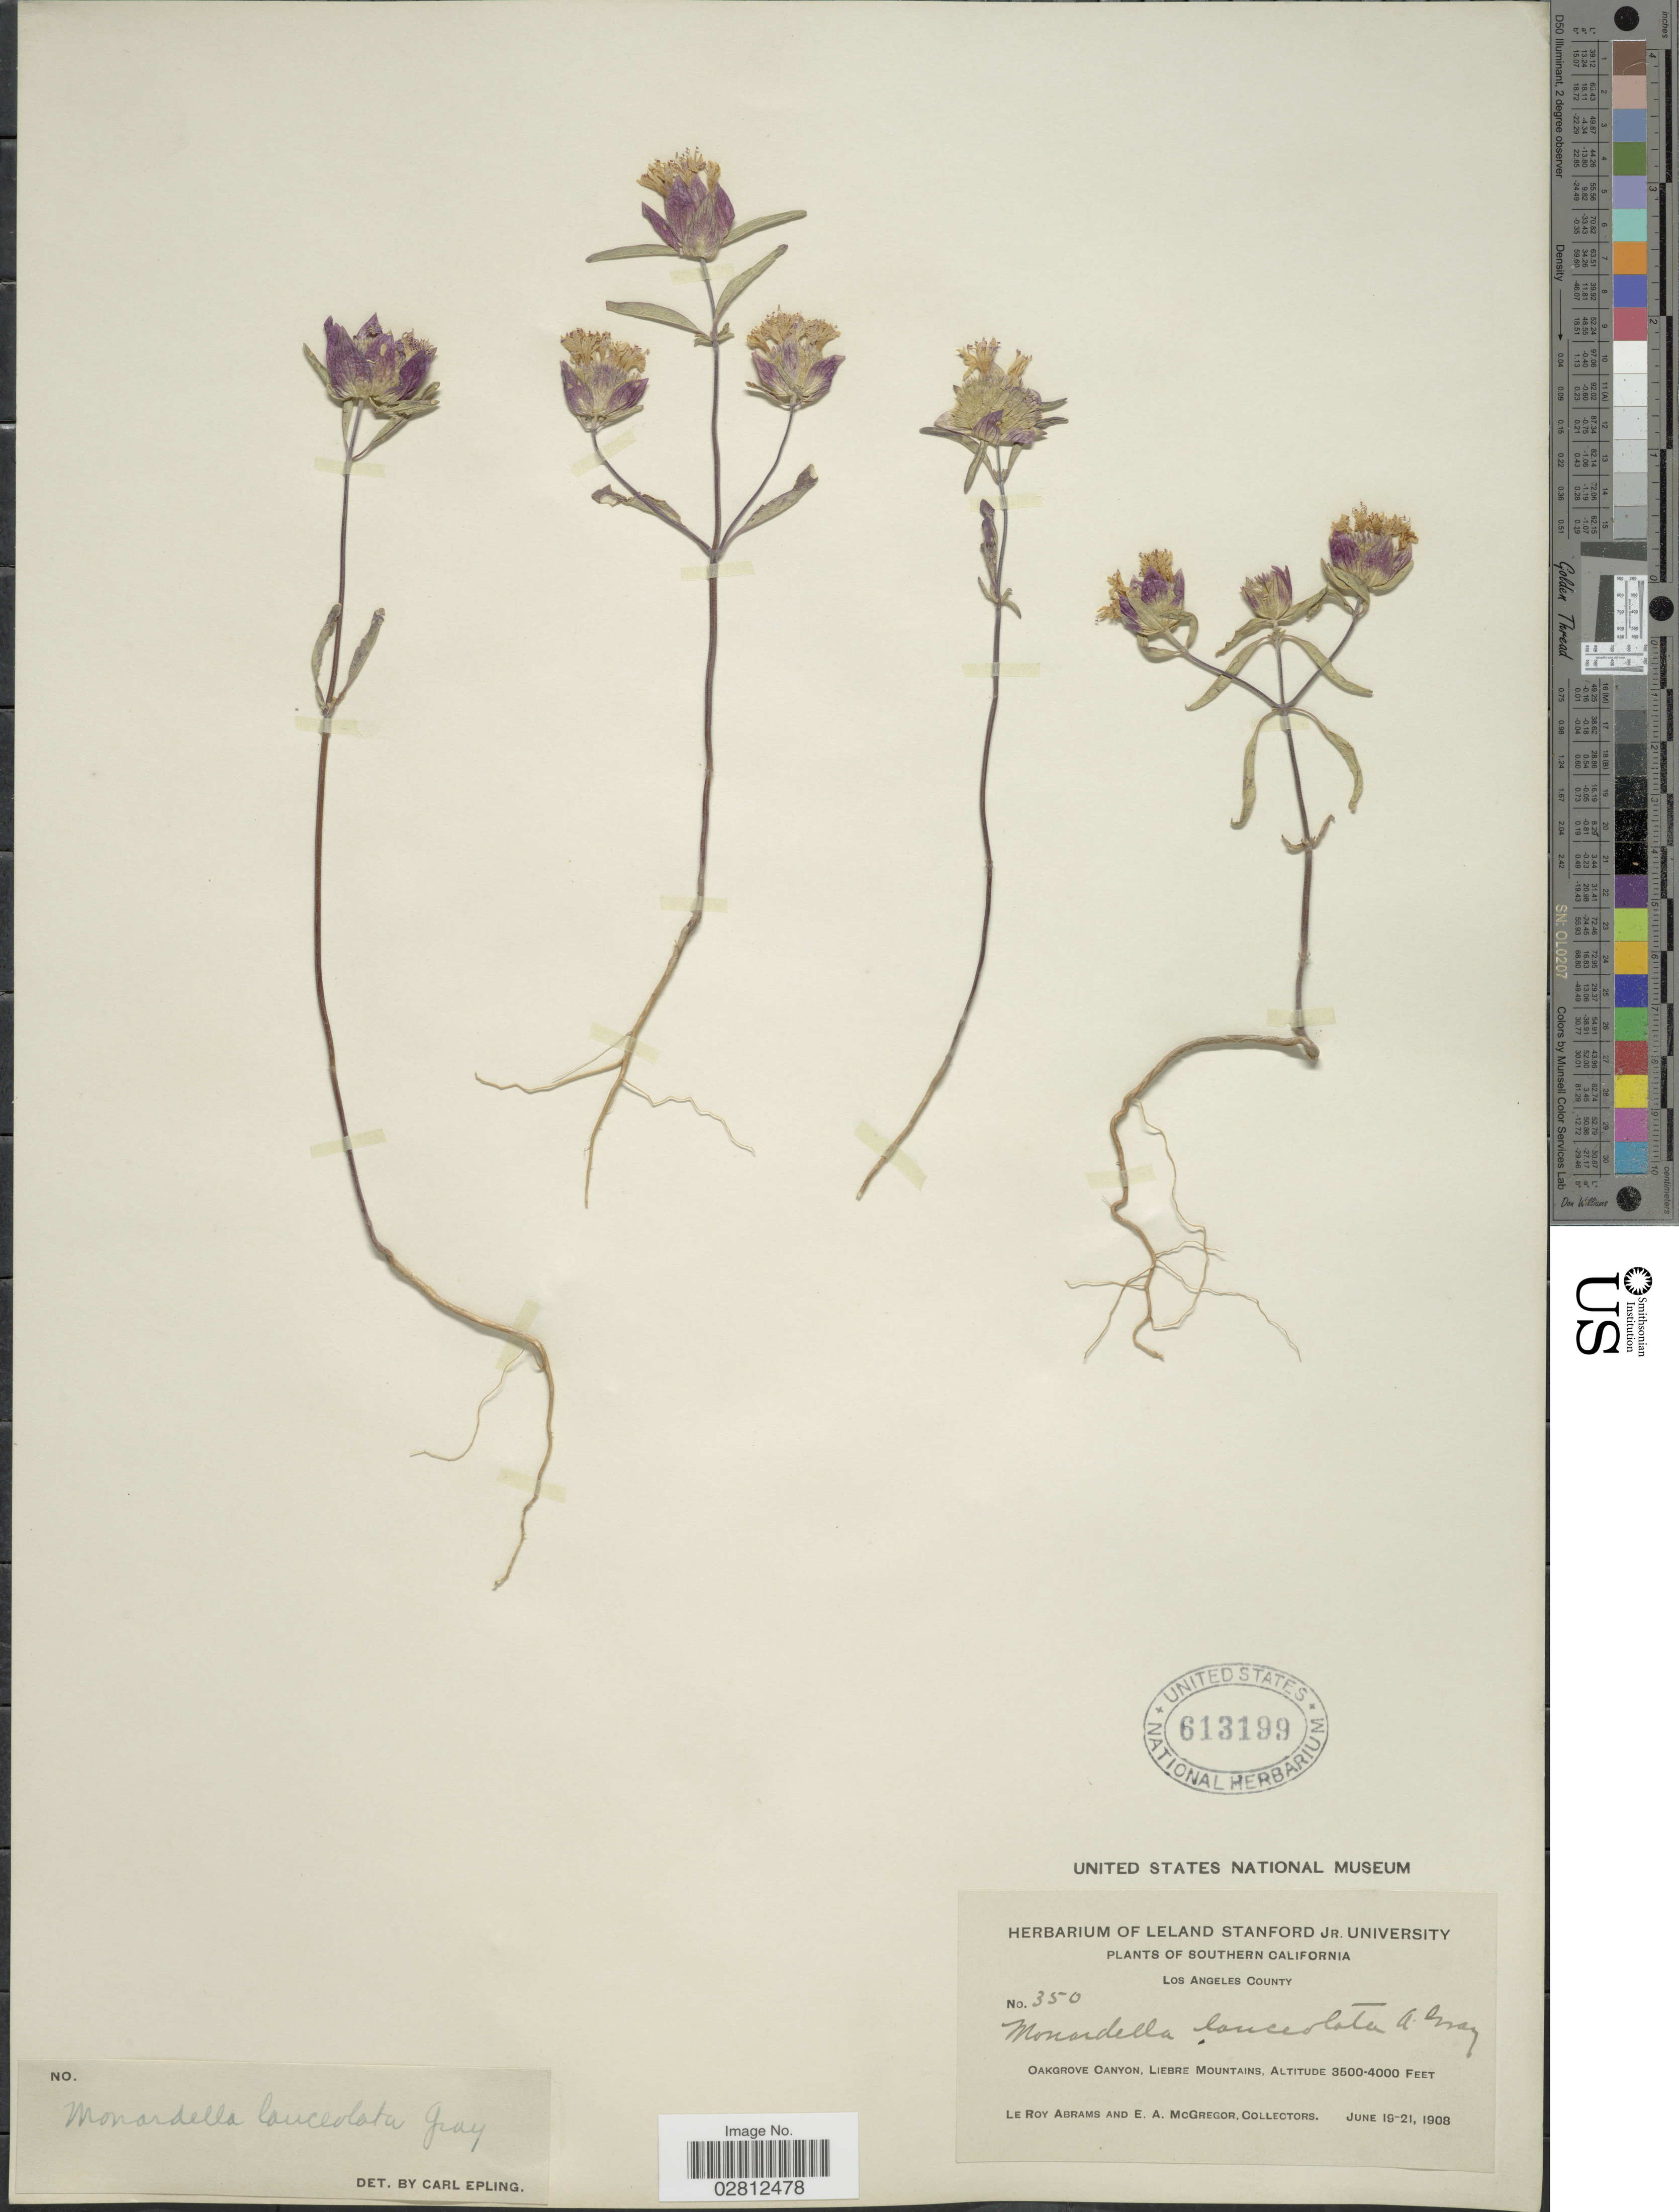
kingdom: Plantae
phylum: Tracheophyta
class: Magnoliopsida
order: Lamiales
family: Lamiaceae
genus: Monardella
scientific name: Monardella lanceolata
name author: A. Gray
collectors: L. Abrams & E. A. McGregor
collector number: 350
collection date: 1908-06-19/1908-06-21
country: United States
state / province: California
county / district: Los Angeles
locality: Southern California, Los Angeles County, Oakgrove Canyon, Liebre Mountains.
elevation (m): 1067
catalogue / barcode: US 613199